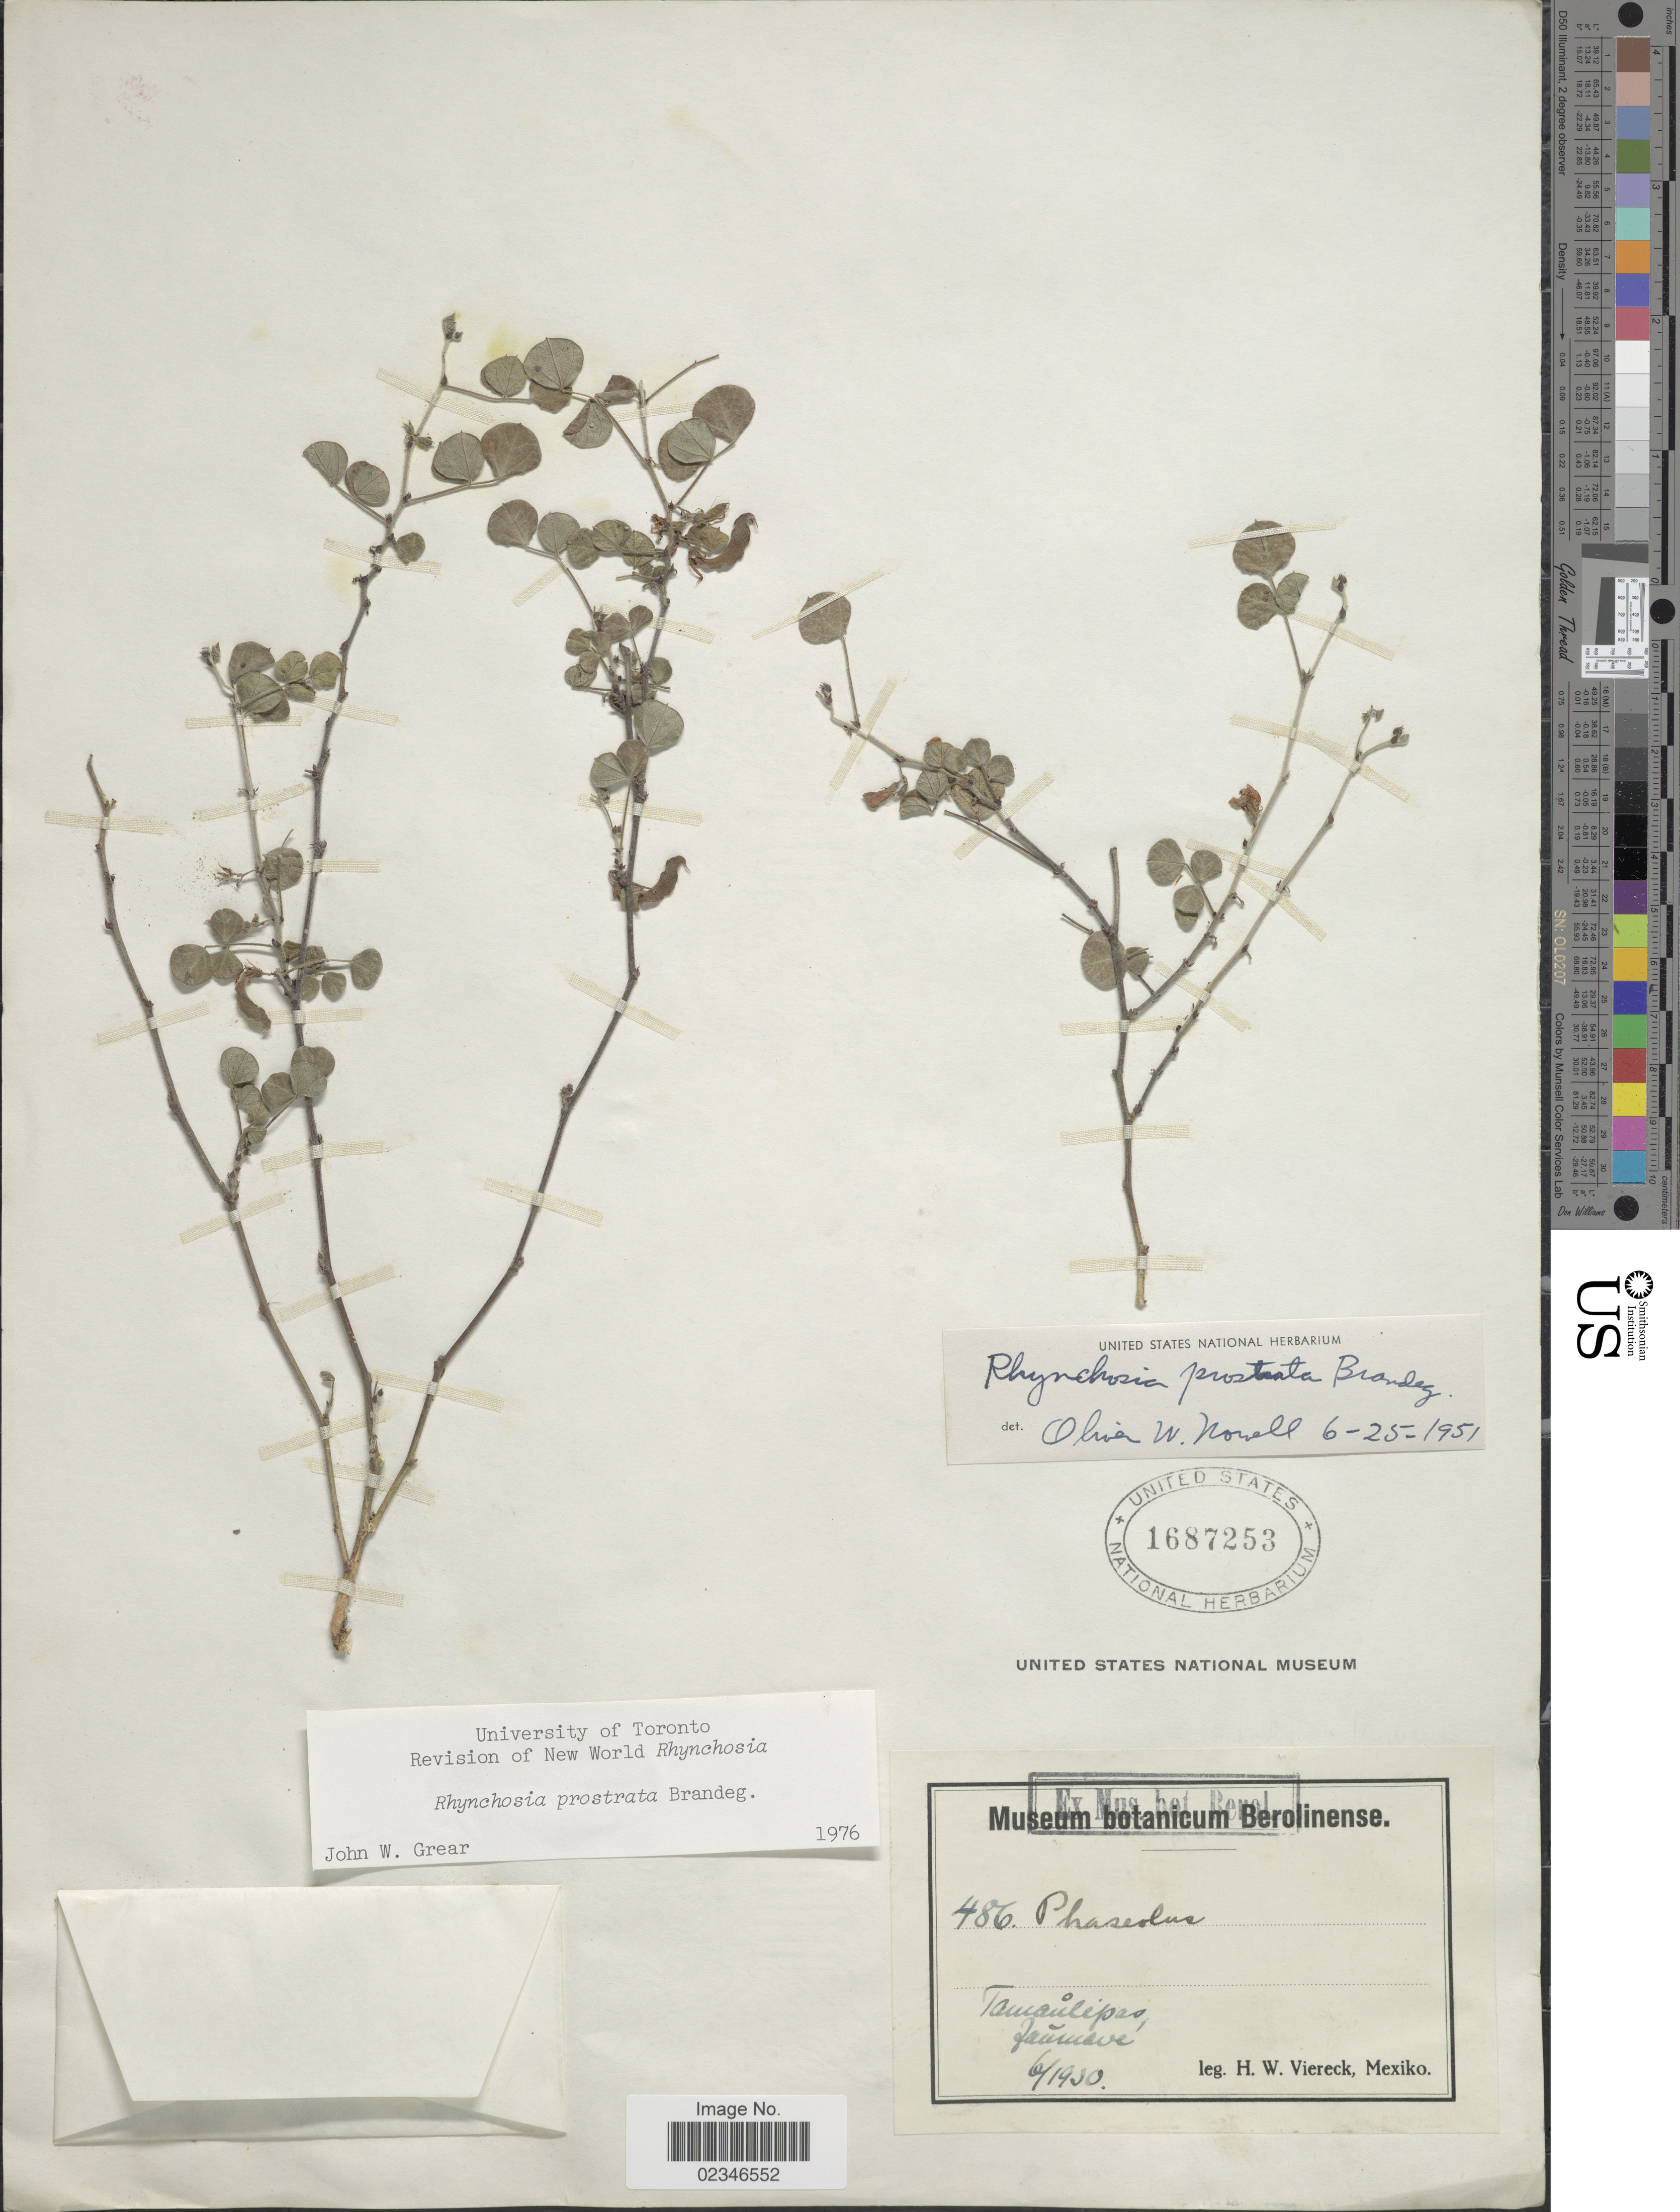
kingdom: Plantae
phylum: Tracheophyta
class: Magnoliopsida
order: Fabales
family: Fabaceae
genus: Rhynchosia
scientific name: Rhynchosia prostrata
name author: Brandegee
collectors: H. W. Viereck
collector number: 486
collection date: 1930-06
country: Mexico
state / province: Tamaulipas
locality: Jaumave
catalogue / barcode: US 1687253